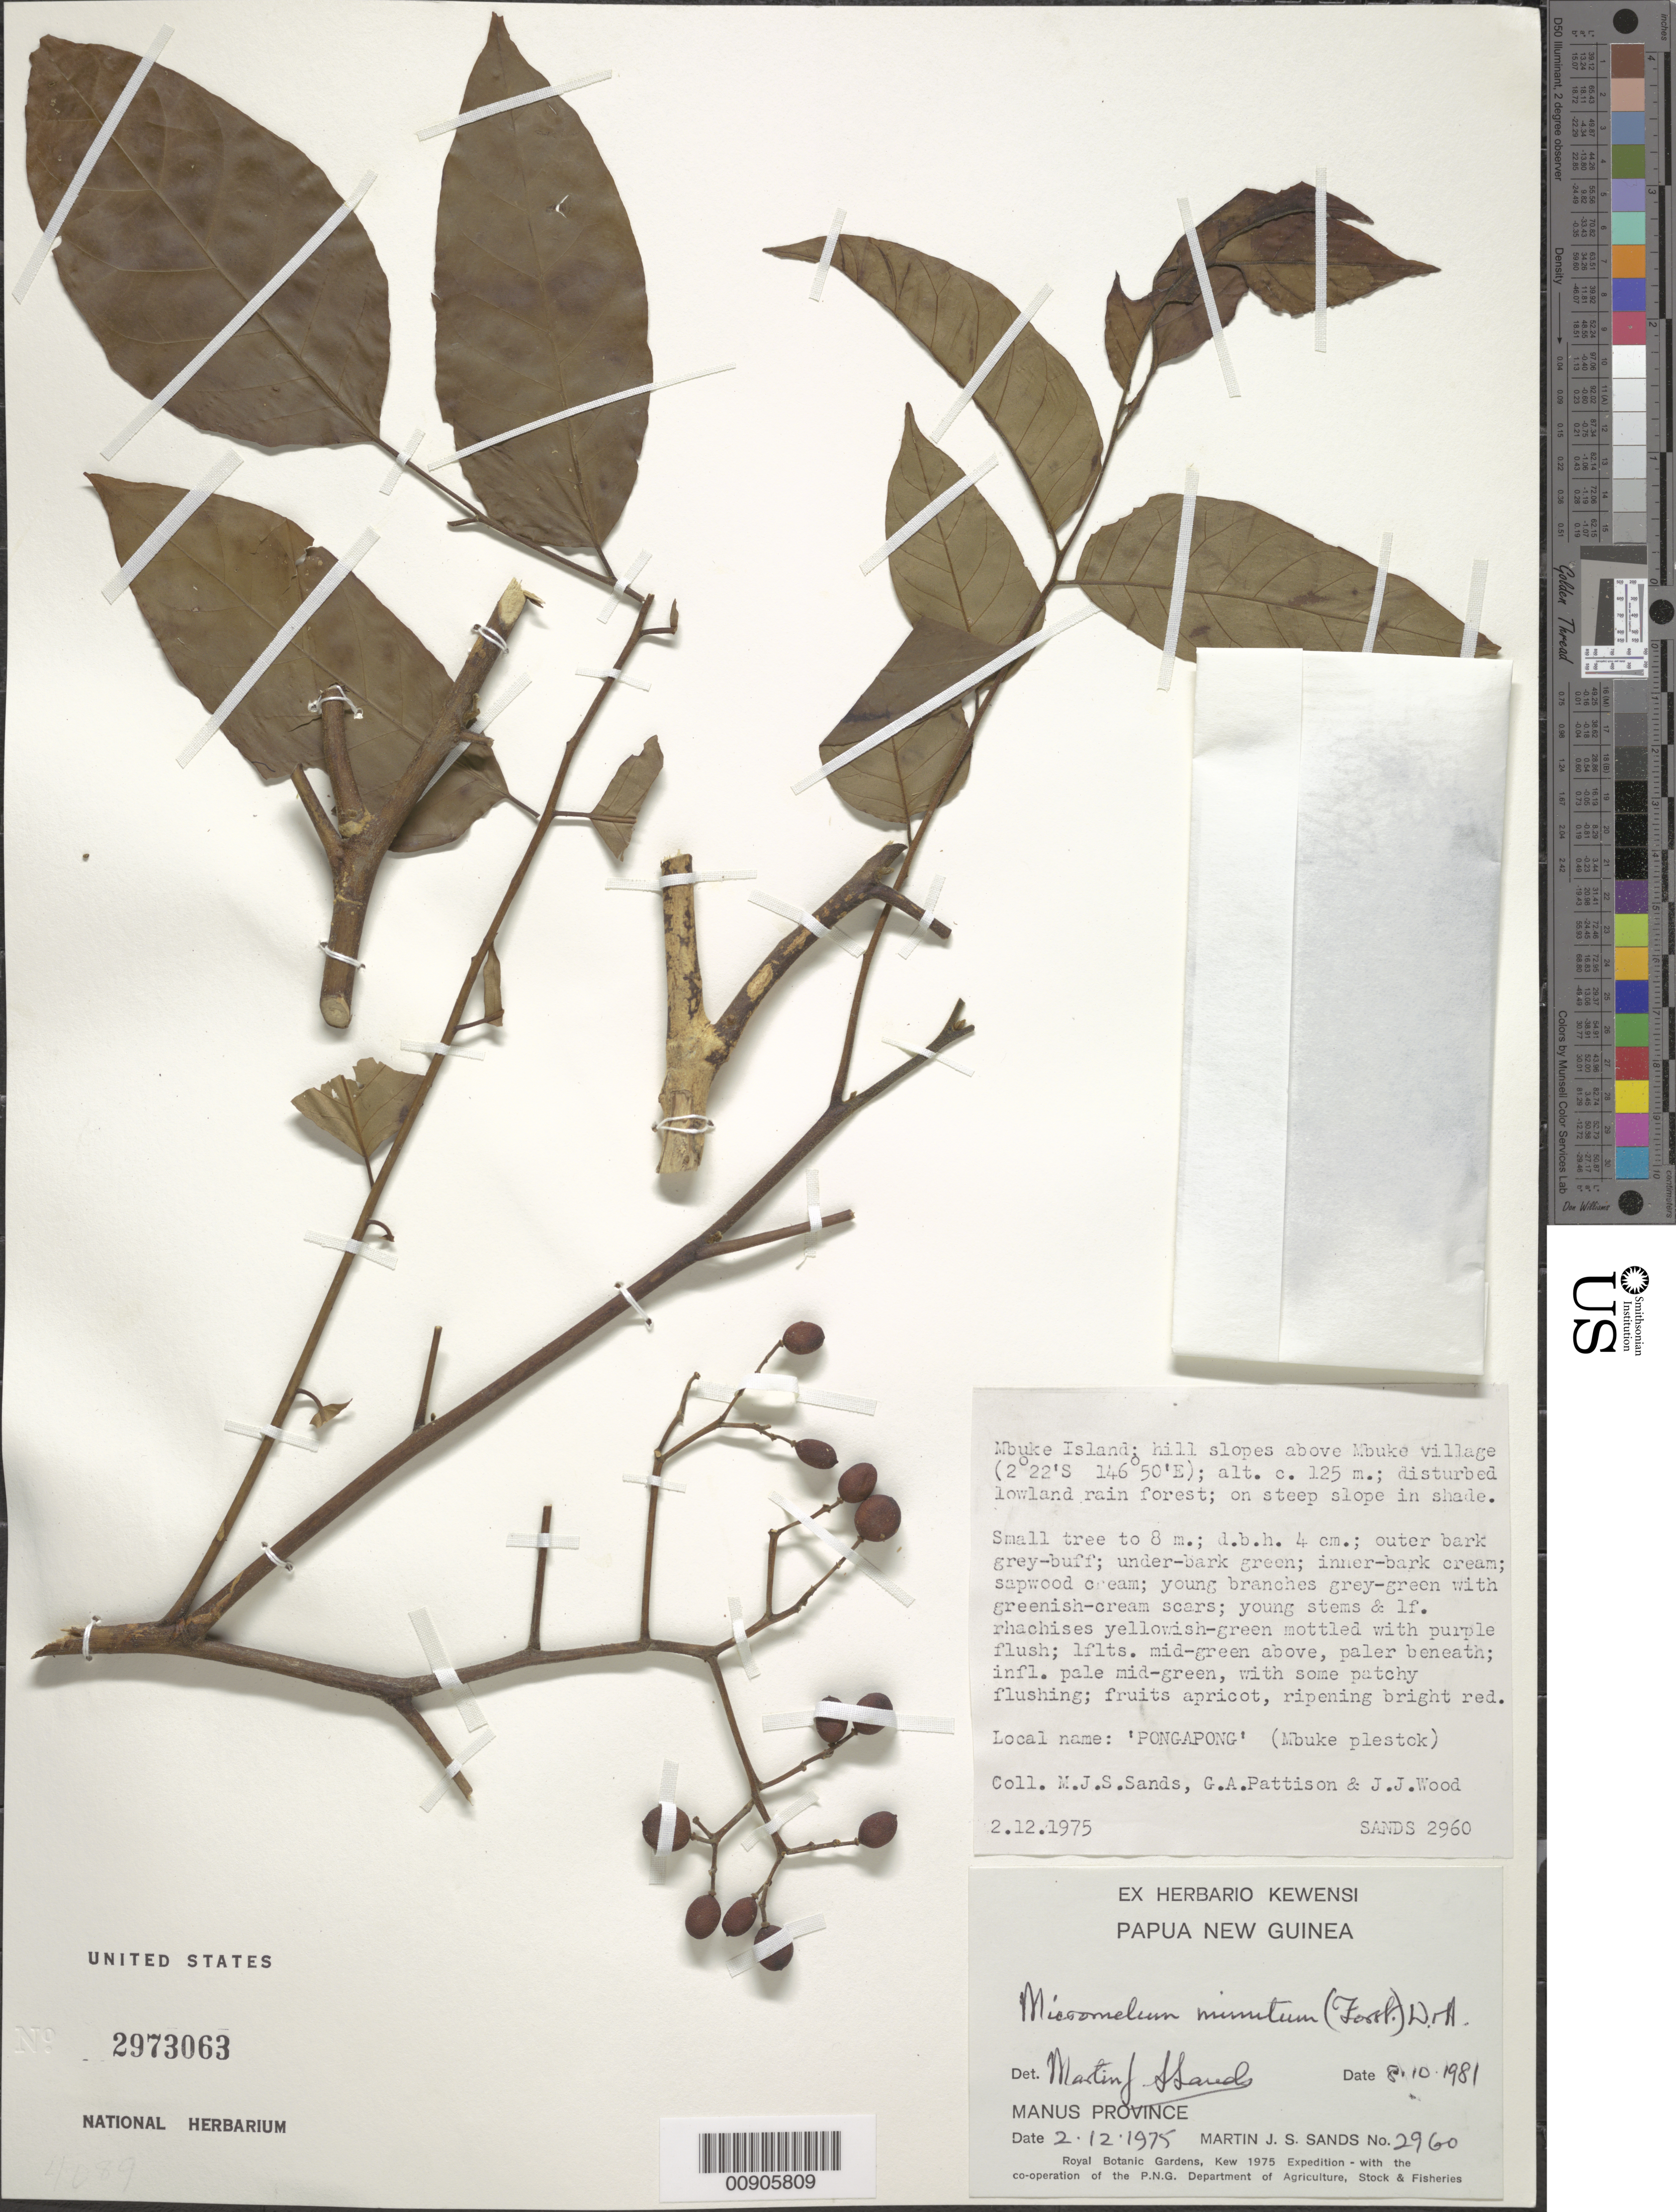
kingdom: Plantae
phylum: Tracheophyta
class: Magnoliopsida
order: Sapindales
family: Rutaceae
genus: Micromelum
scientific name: Micromelum minutum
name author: (G. Forst.) Wight & Arn.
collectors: M. Sands, G. Pattison & J. Wood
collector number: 2906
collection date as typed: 12 Feb 1975 or 02 Dec 1975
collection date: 1975-02-12 or 1975-12-02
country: Papua New Guinea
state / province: Manus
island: Mbuke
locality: Mbuke Island: hill slopes above Mbuke village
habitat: disturbed lowland rainforest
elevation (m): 125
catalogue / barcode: US 2973063